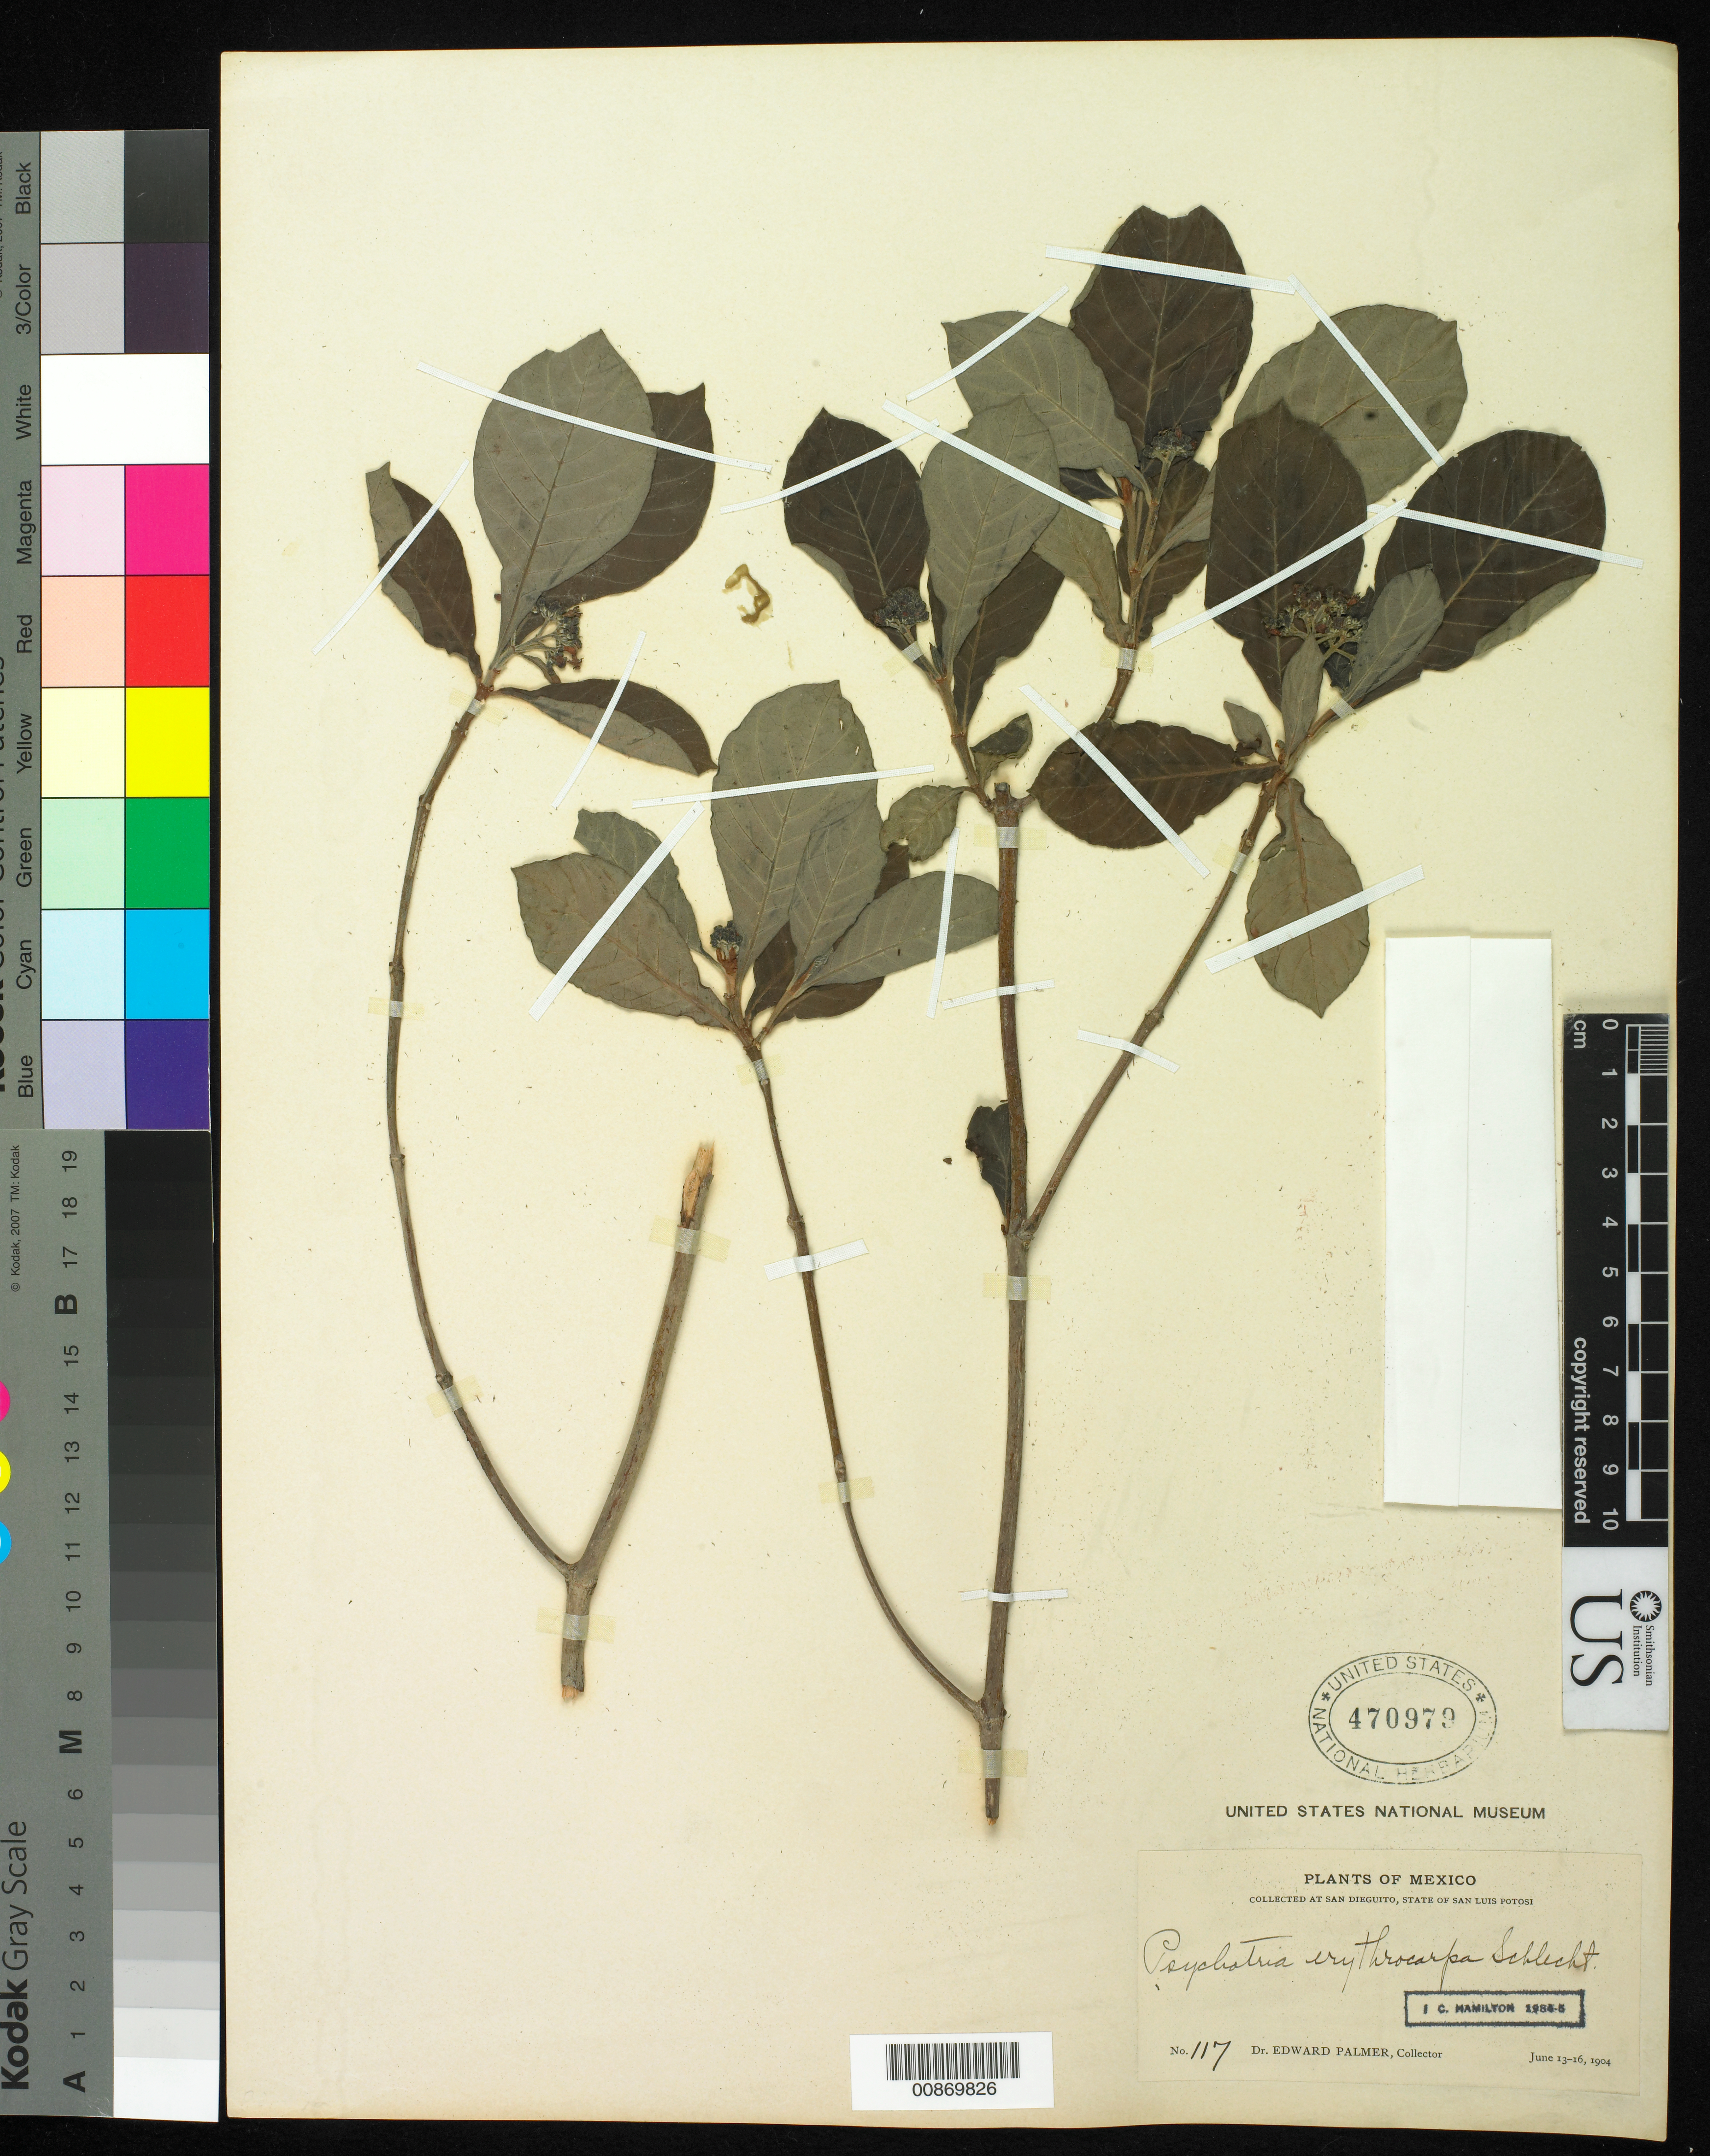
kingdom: Plantae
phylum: Tracheophyta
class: Magnoliopsida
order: Gentianales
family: Rubiaceae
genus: Psychotria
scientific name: Psychotria erythrocarpa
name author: Schltdl.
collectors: E. Palmer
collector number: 117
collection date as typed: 13 Jun 1904 to 16 Jun 1904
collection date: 1904-06-13/1904-06-16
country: Mexico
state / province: San Luis Potosí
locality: San Dieguito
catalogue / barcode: US 470979